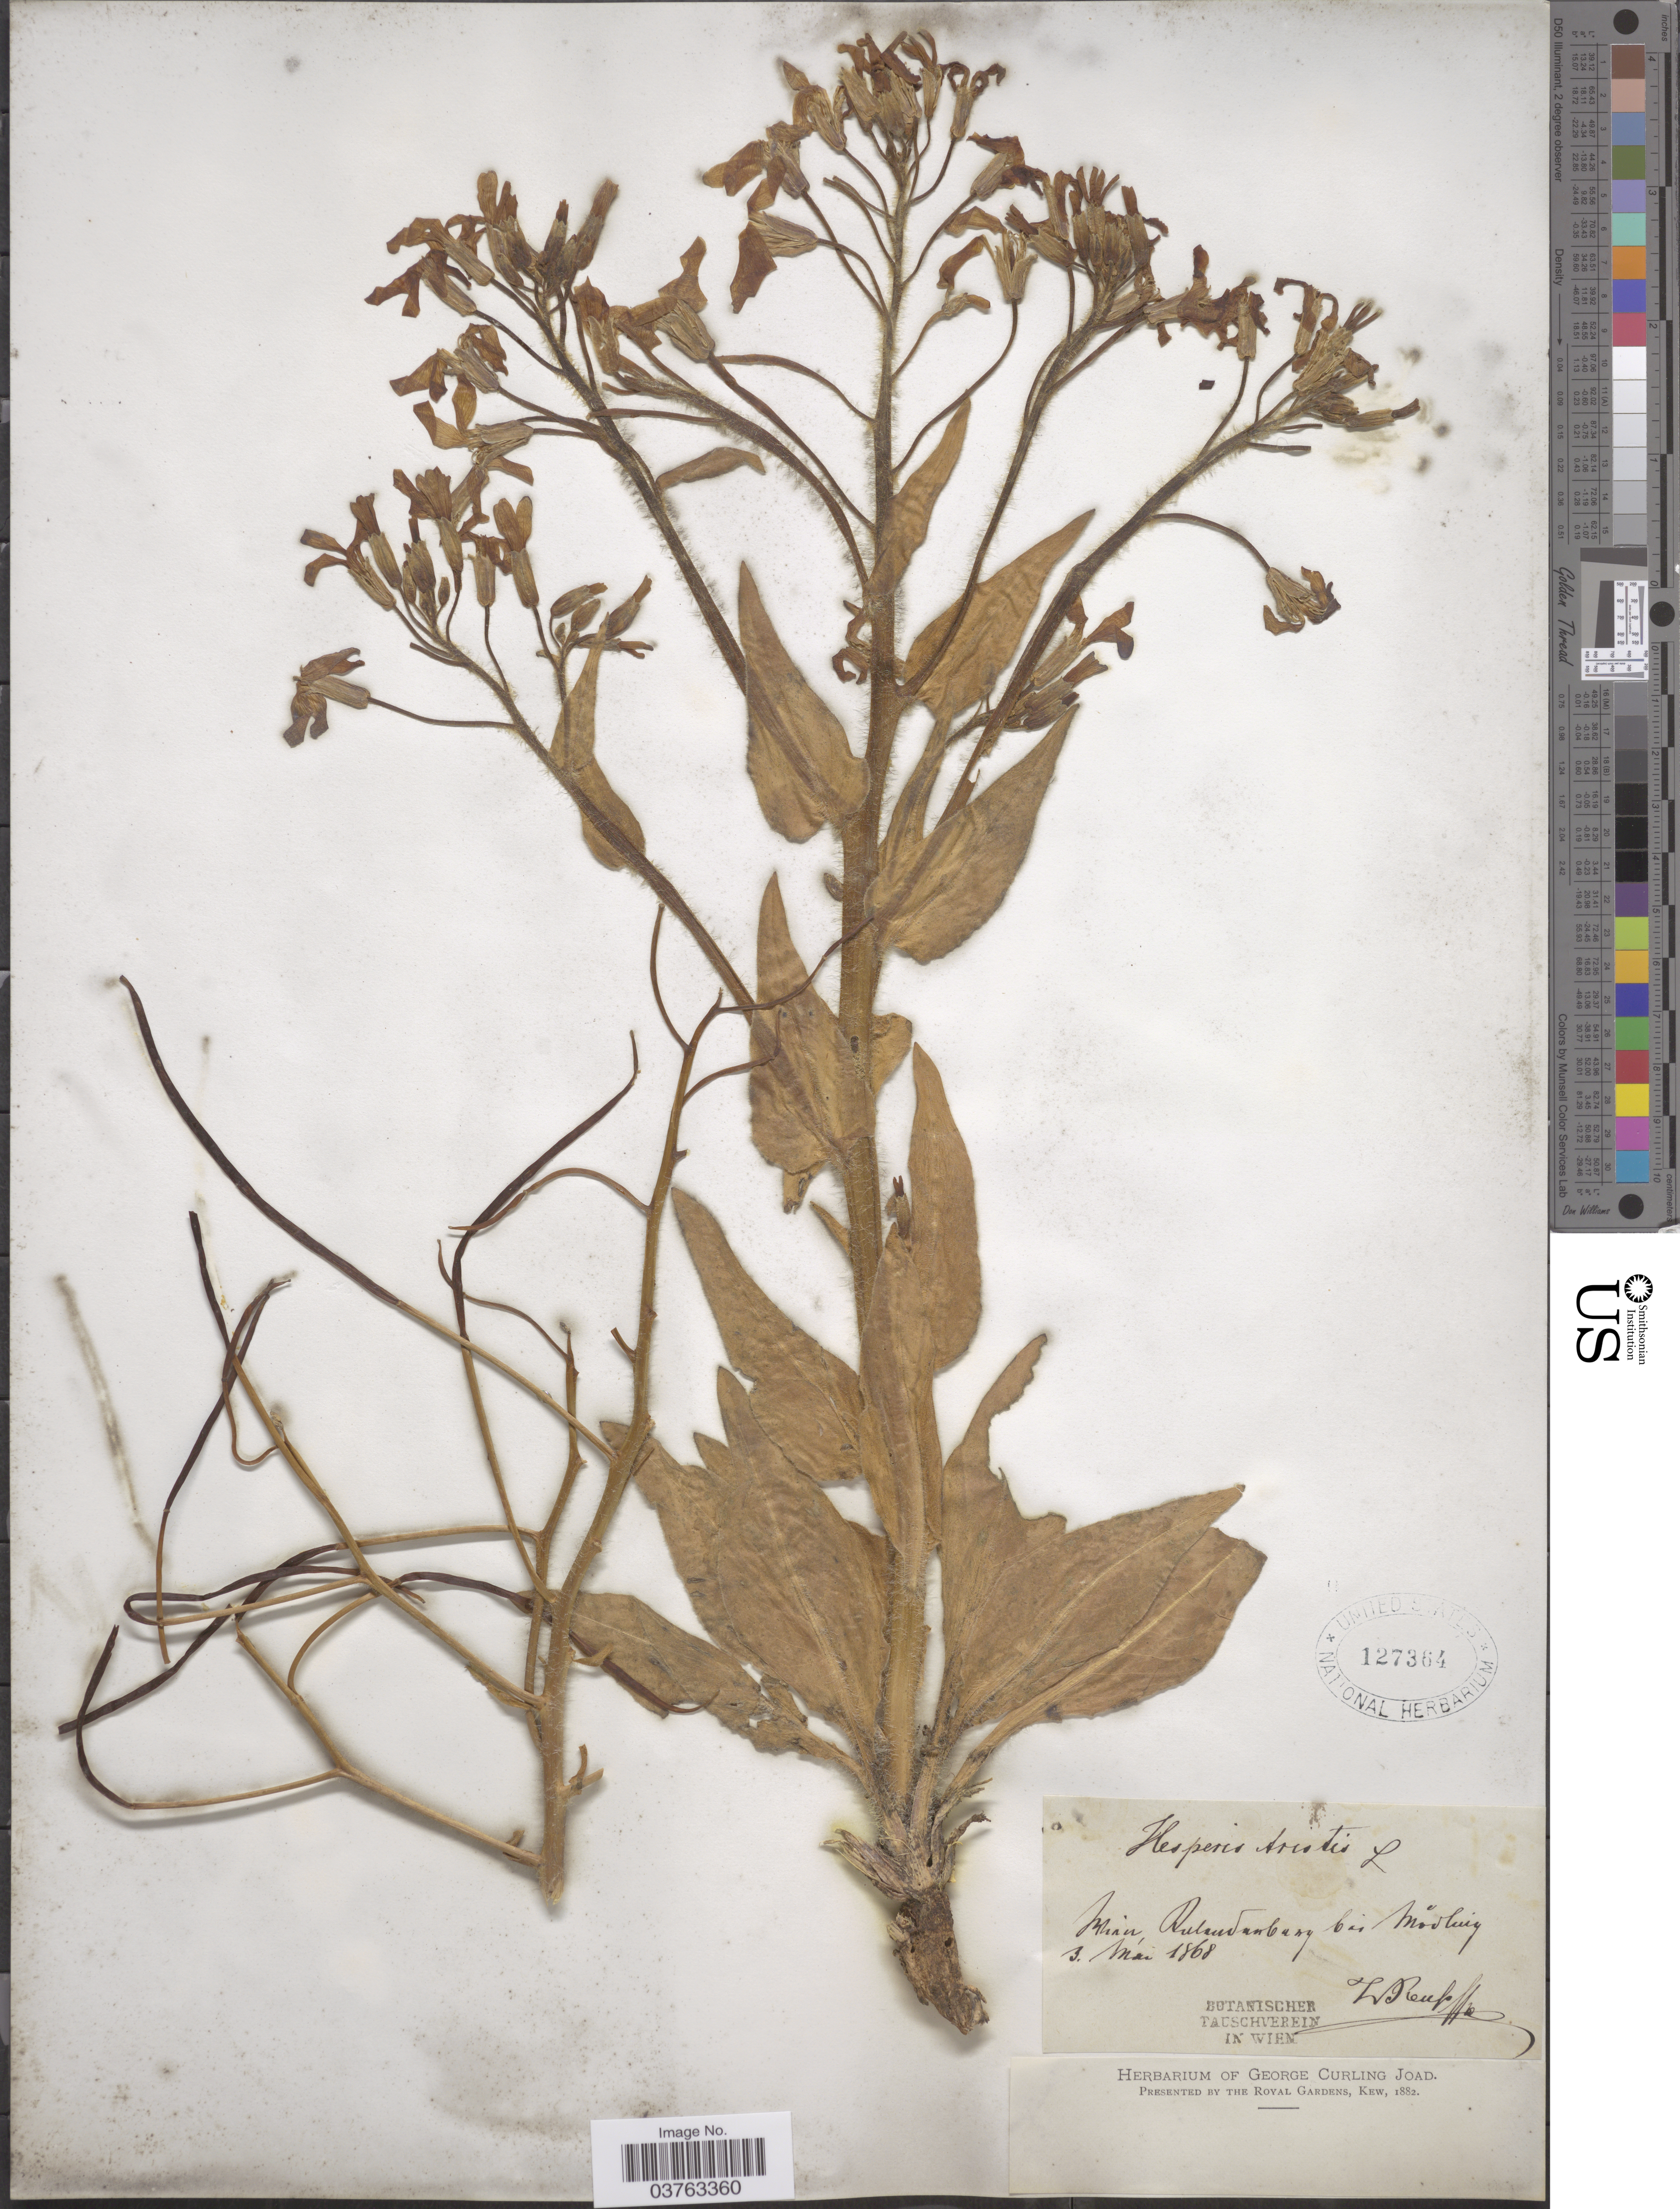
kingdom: Plantae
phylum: Tracheophyta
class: Magnoliopsida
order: Brassicales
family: Brassicaceae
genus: Hesperis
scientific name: Hesperis tristis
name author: L.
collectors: L. Reuss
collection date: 1868-05-03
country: Austria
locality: Wien, Dulaudanburg [interpreted] bei Mödling.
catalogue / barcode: US 127364